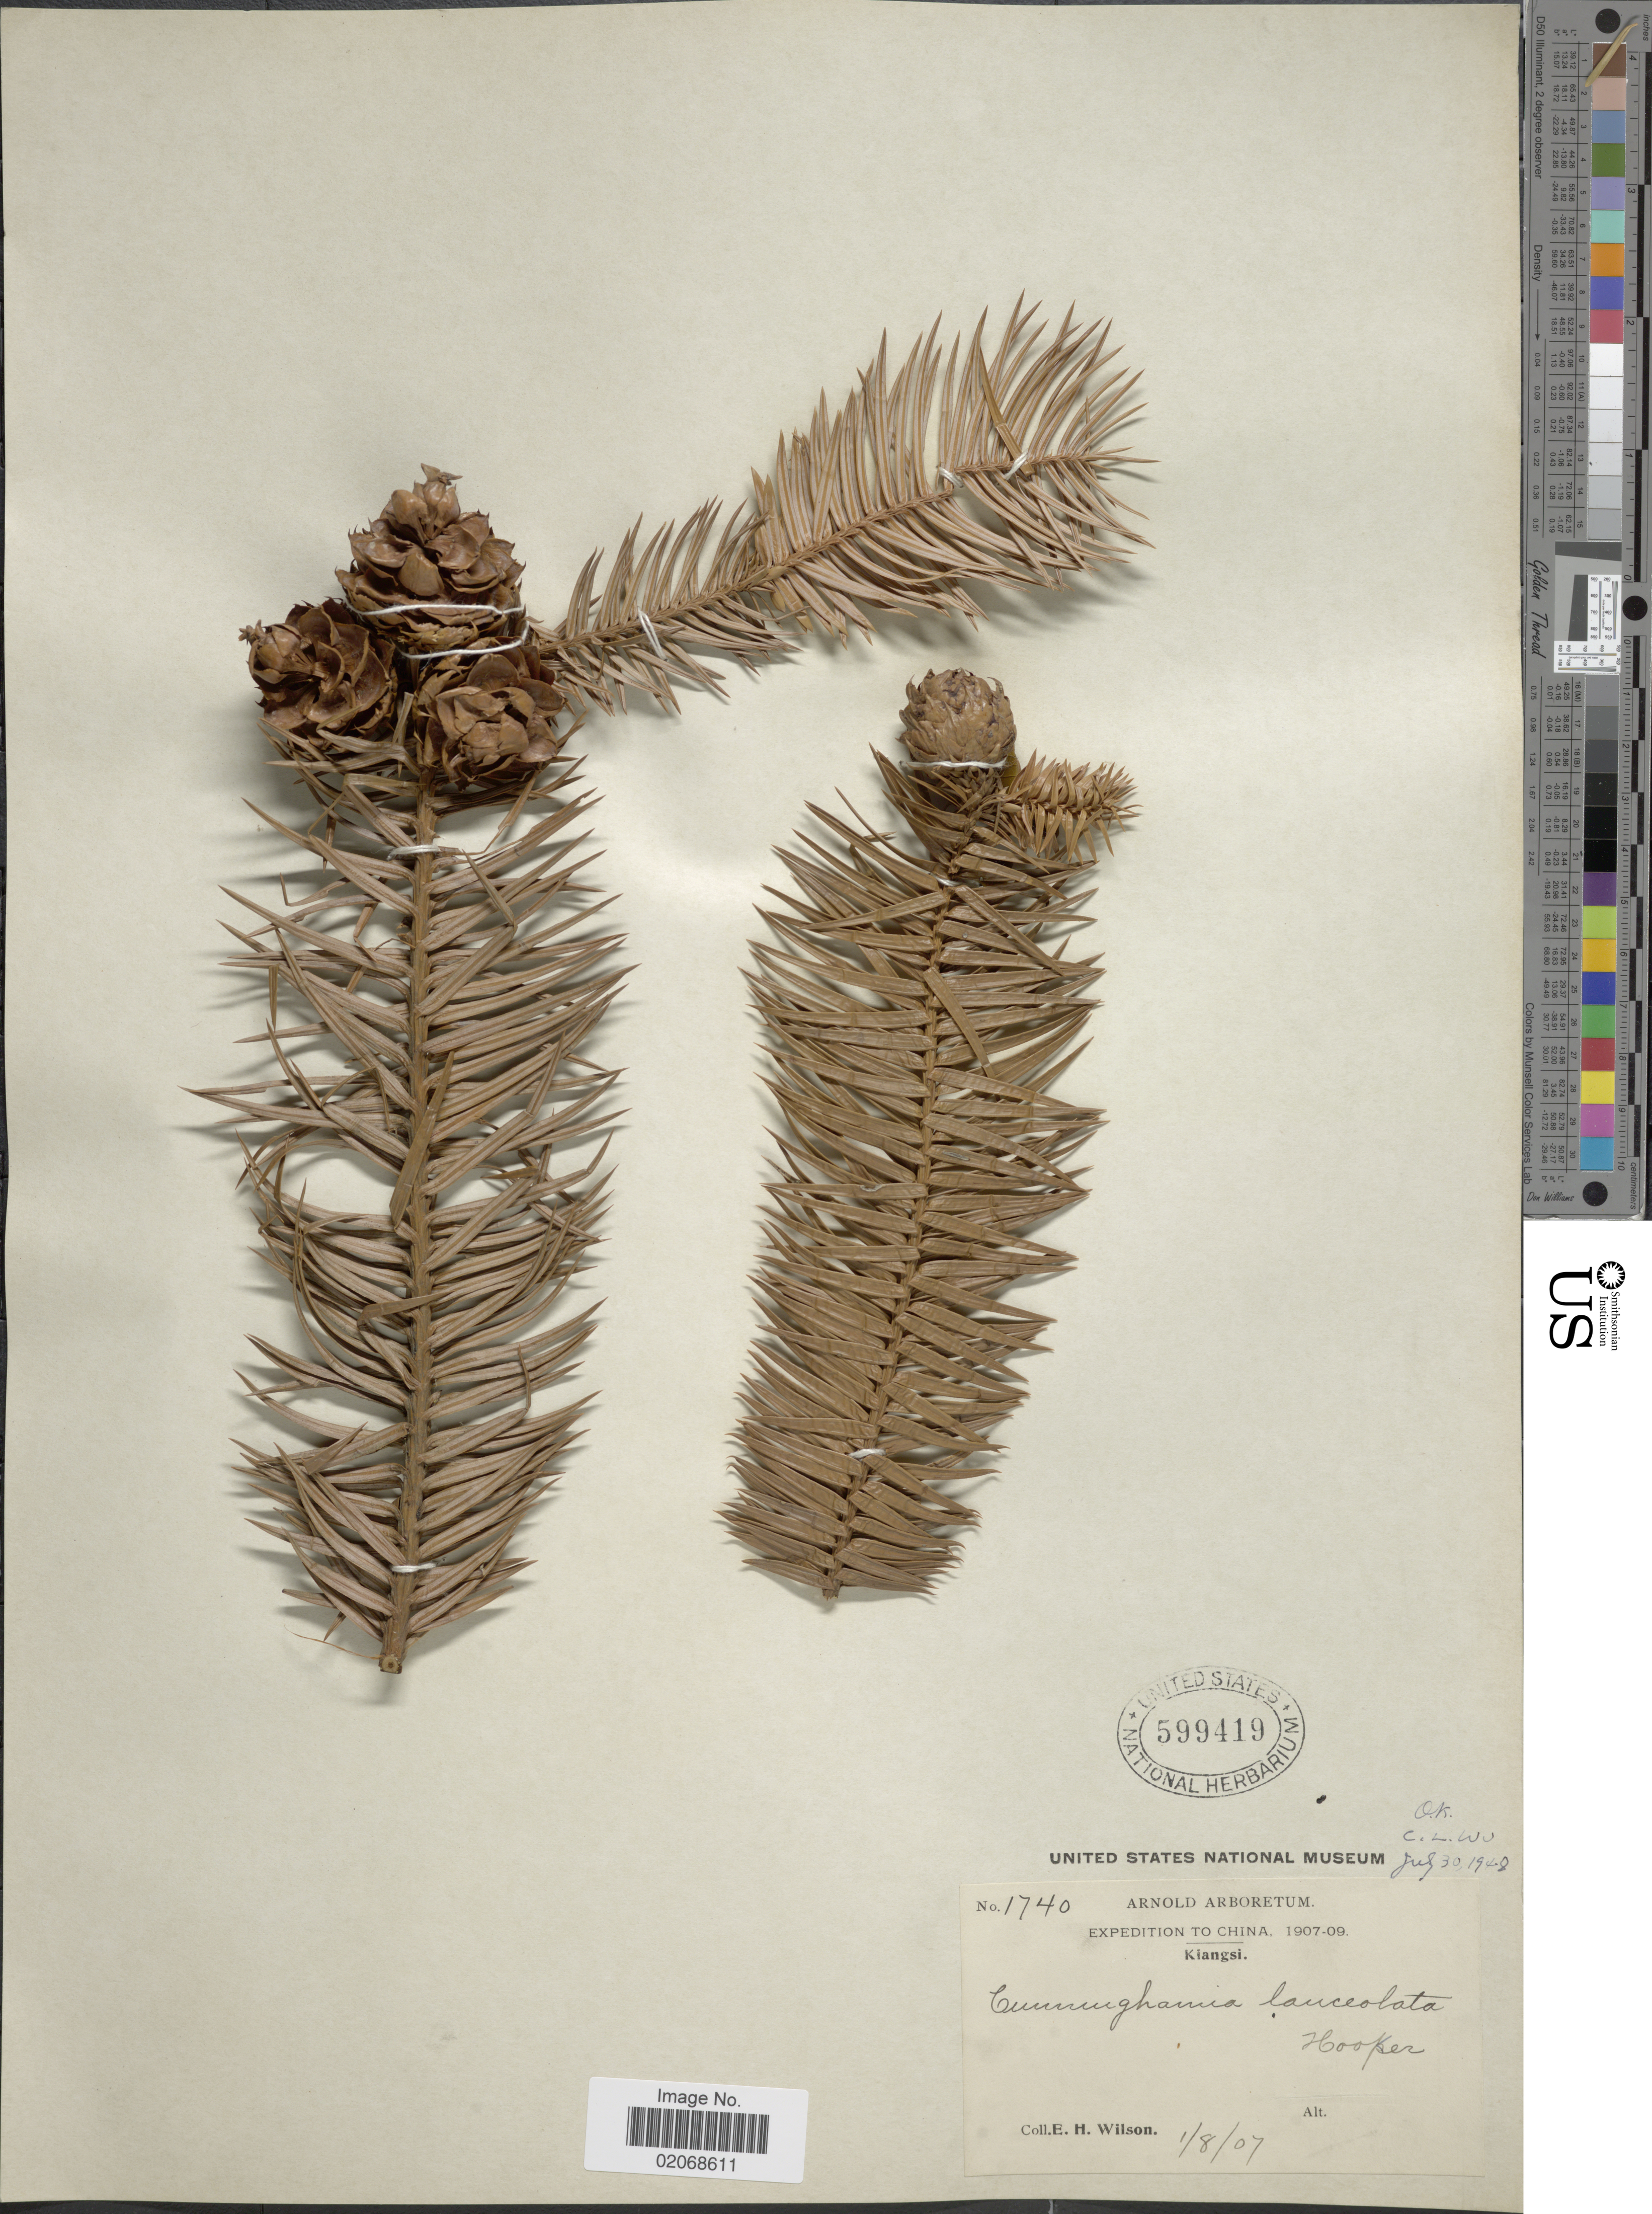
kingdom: Plantae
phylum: Tracheophyta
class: Pinopsida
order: Pinales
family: Cupressaceae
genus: Cunninghamia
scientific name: Cunninghamia lanceolata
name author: (Lamb.) Hook.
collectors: E. Wilson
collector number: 1740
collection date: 1907-08-01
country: China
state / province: Jiangxi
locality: Kiangsi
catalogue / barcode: US 599419